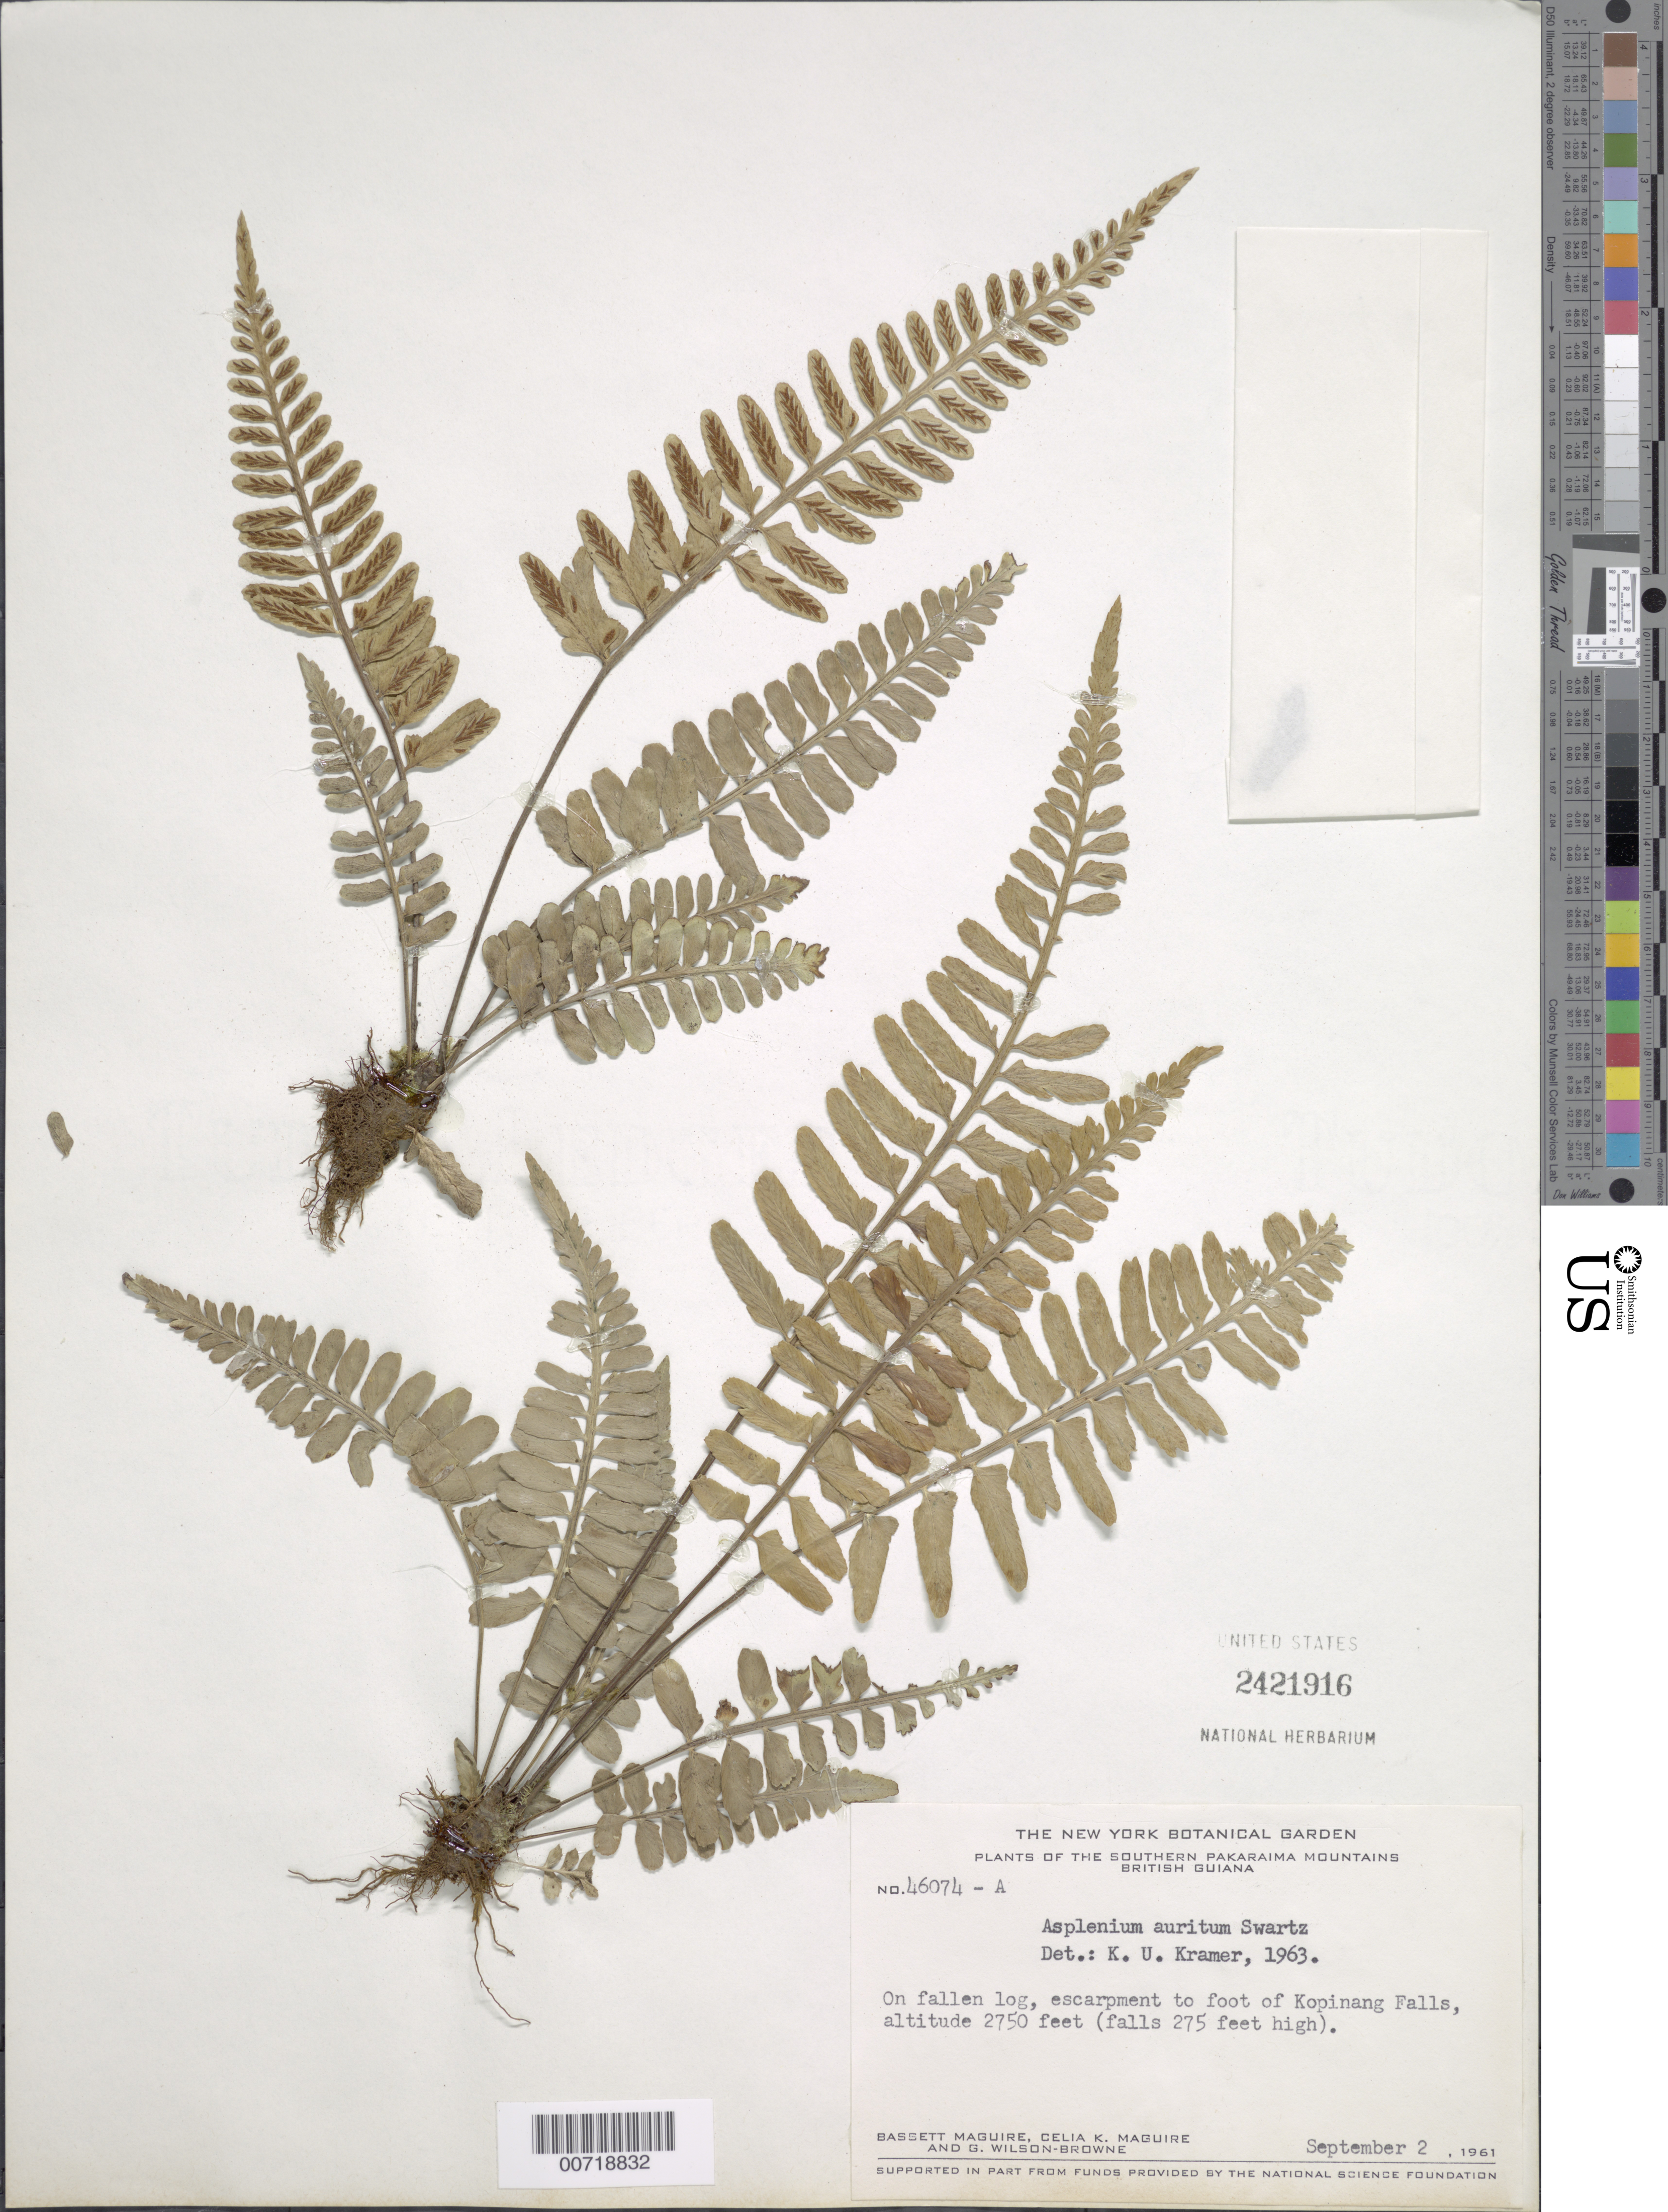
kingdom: Plantae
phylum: Tracheophyta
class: Polypodiopsida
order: Polypodiales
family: Aspleniaceae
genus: Asplenium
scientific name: Asplenium auritum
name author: Sw.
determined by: Kramer, K. U.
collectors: B. Maguire, C. K. Maguire & G. Wilson-Browne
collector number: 46074 A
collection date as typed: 2-Sep-61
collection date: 1961-09-02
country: Guyana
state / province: Potaro-Siparuni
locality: Kopinang Falls, S Pakaraima Mts.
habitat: On fallen log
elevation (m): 838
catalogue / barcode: US 2421916